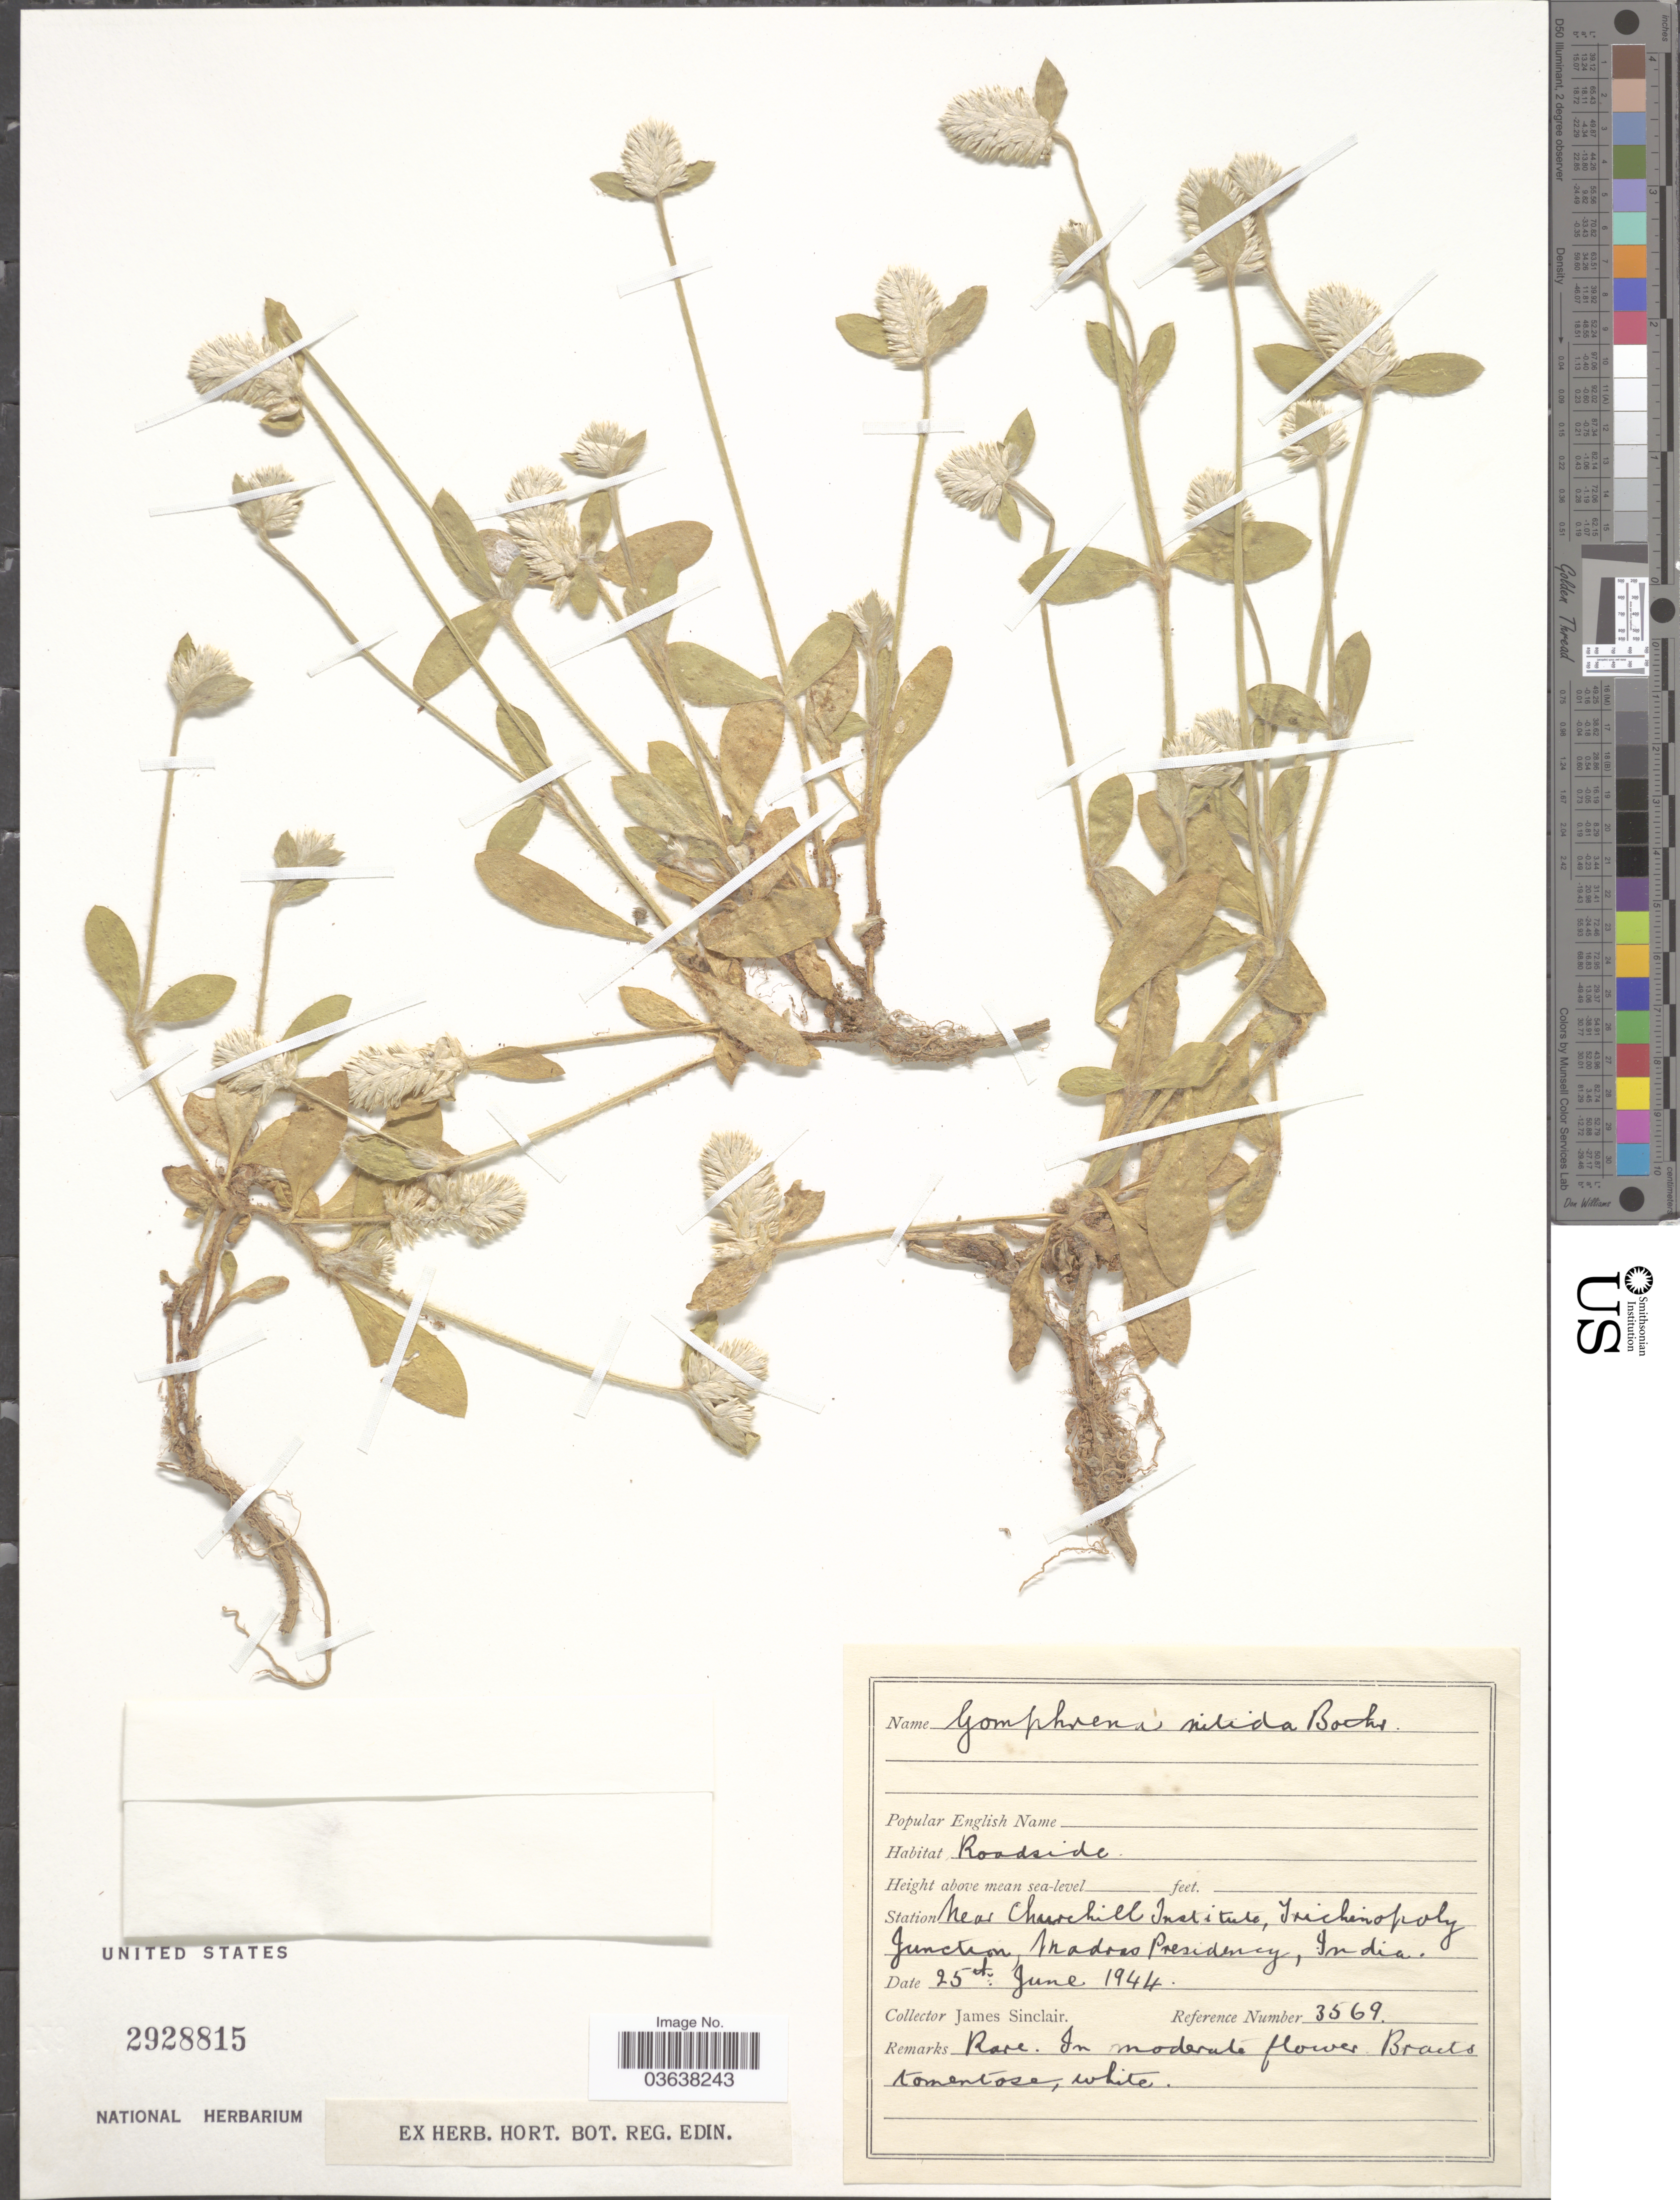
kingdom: Plantae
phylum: Tracheophyta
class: Magnoliopsida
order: Caryophyllales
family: Amaranthaceae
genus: Gomphrena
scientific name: Gomphrena nitida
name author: Rothr.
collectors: J. Sinclair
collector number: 3569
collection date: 1944-06-25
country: India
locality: Station near Churchill Institute, Trichinopoly Junction, Madras Presidency.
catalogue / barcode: US 2928815